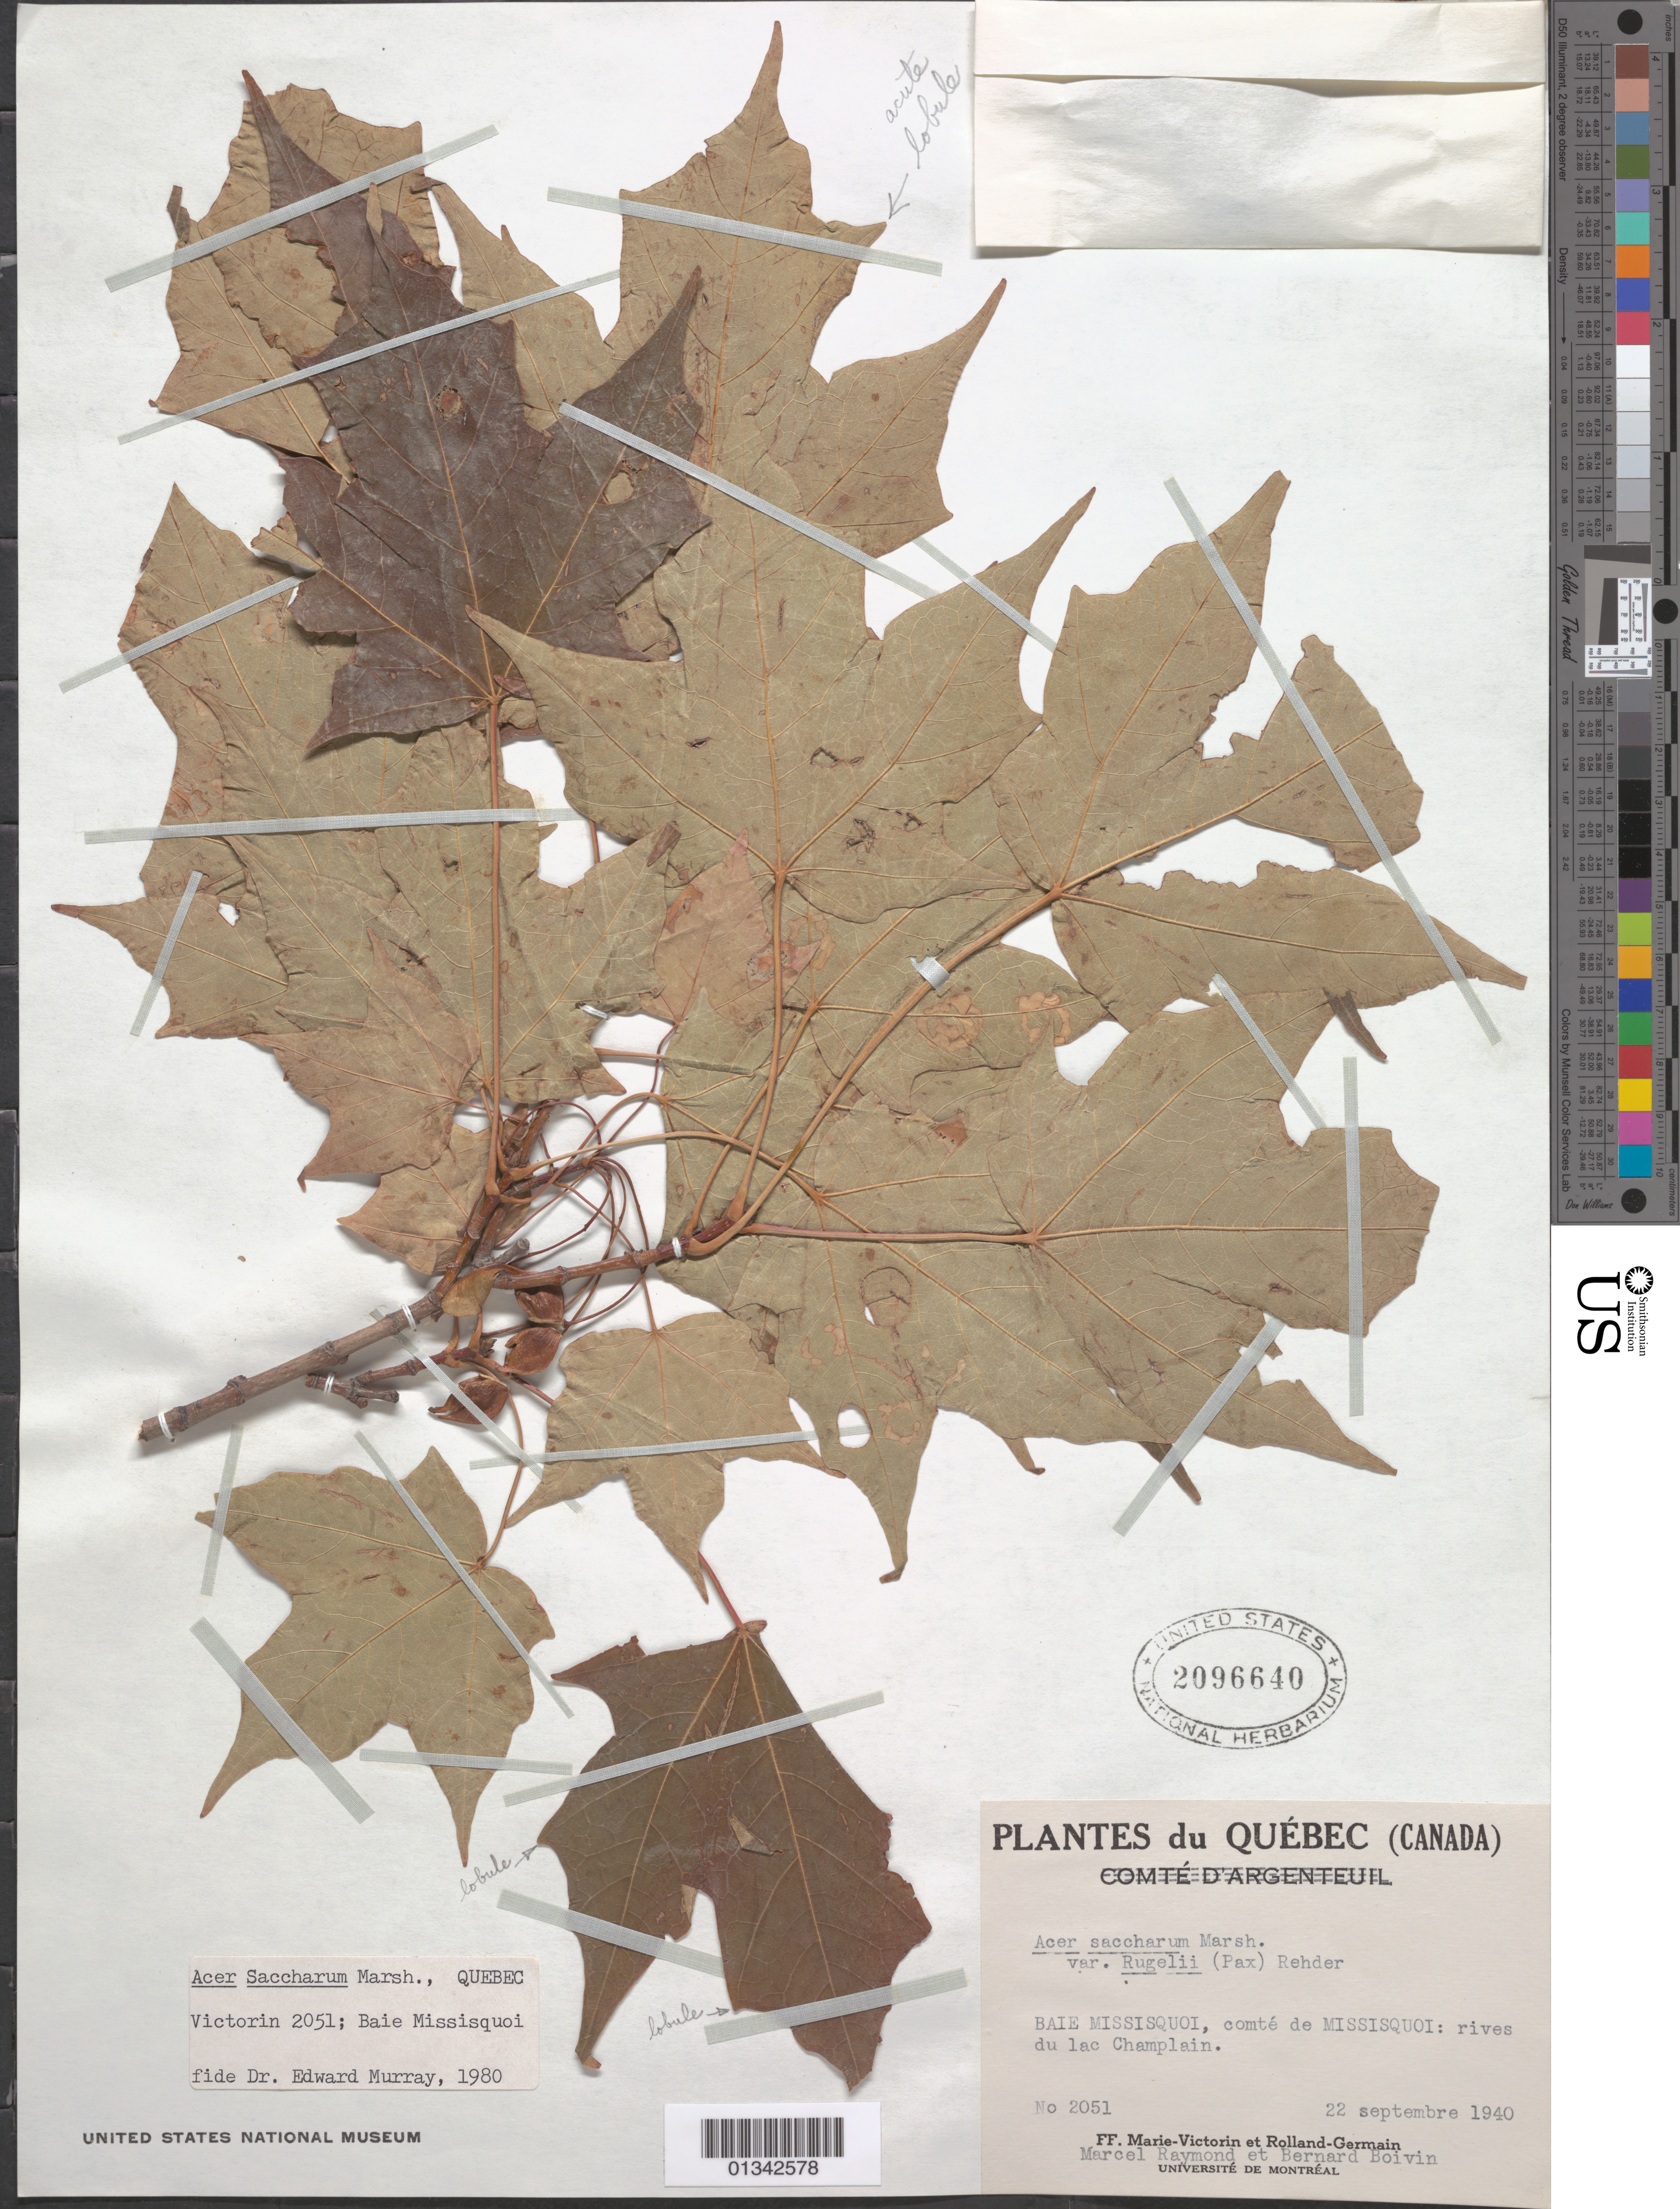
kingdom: Plantae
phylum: Tracheophyta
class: Magnoliopsida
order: Sapindales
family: Sapindaceae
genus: Acer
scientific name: Acer saccharum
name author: Marshall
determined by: Murray, Edward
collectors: Fr. Marie-Victorin, Rolland-Germain, M. Raymond & J. R. B. Boivin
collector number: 2051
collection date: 1940-09-22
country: Canada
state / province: Quebec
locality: Baie Missisquoi, comté Missisquoi, rives du lac Champlain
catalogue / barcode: US 2096640